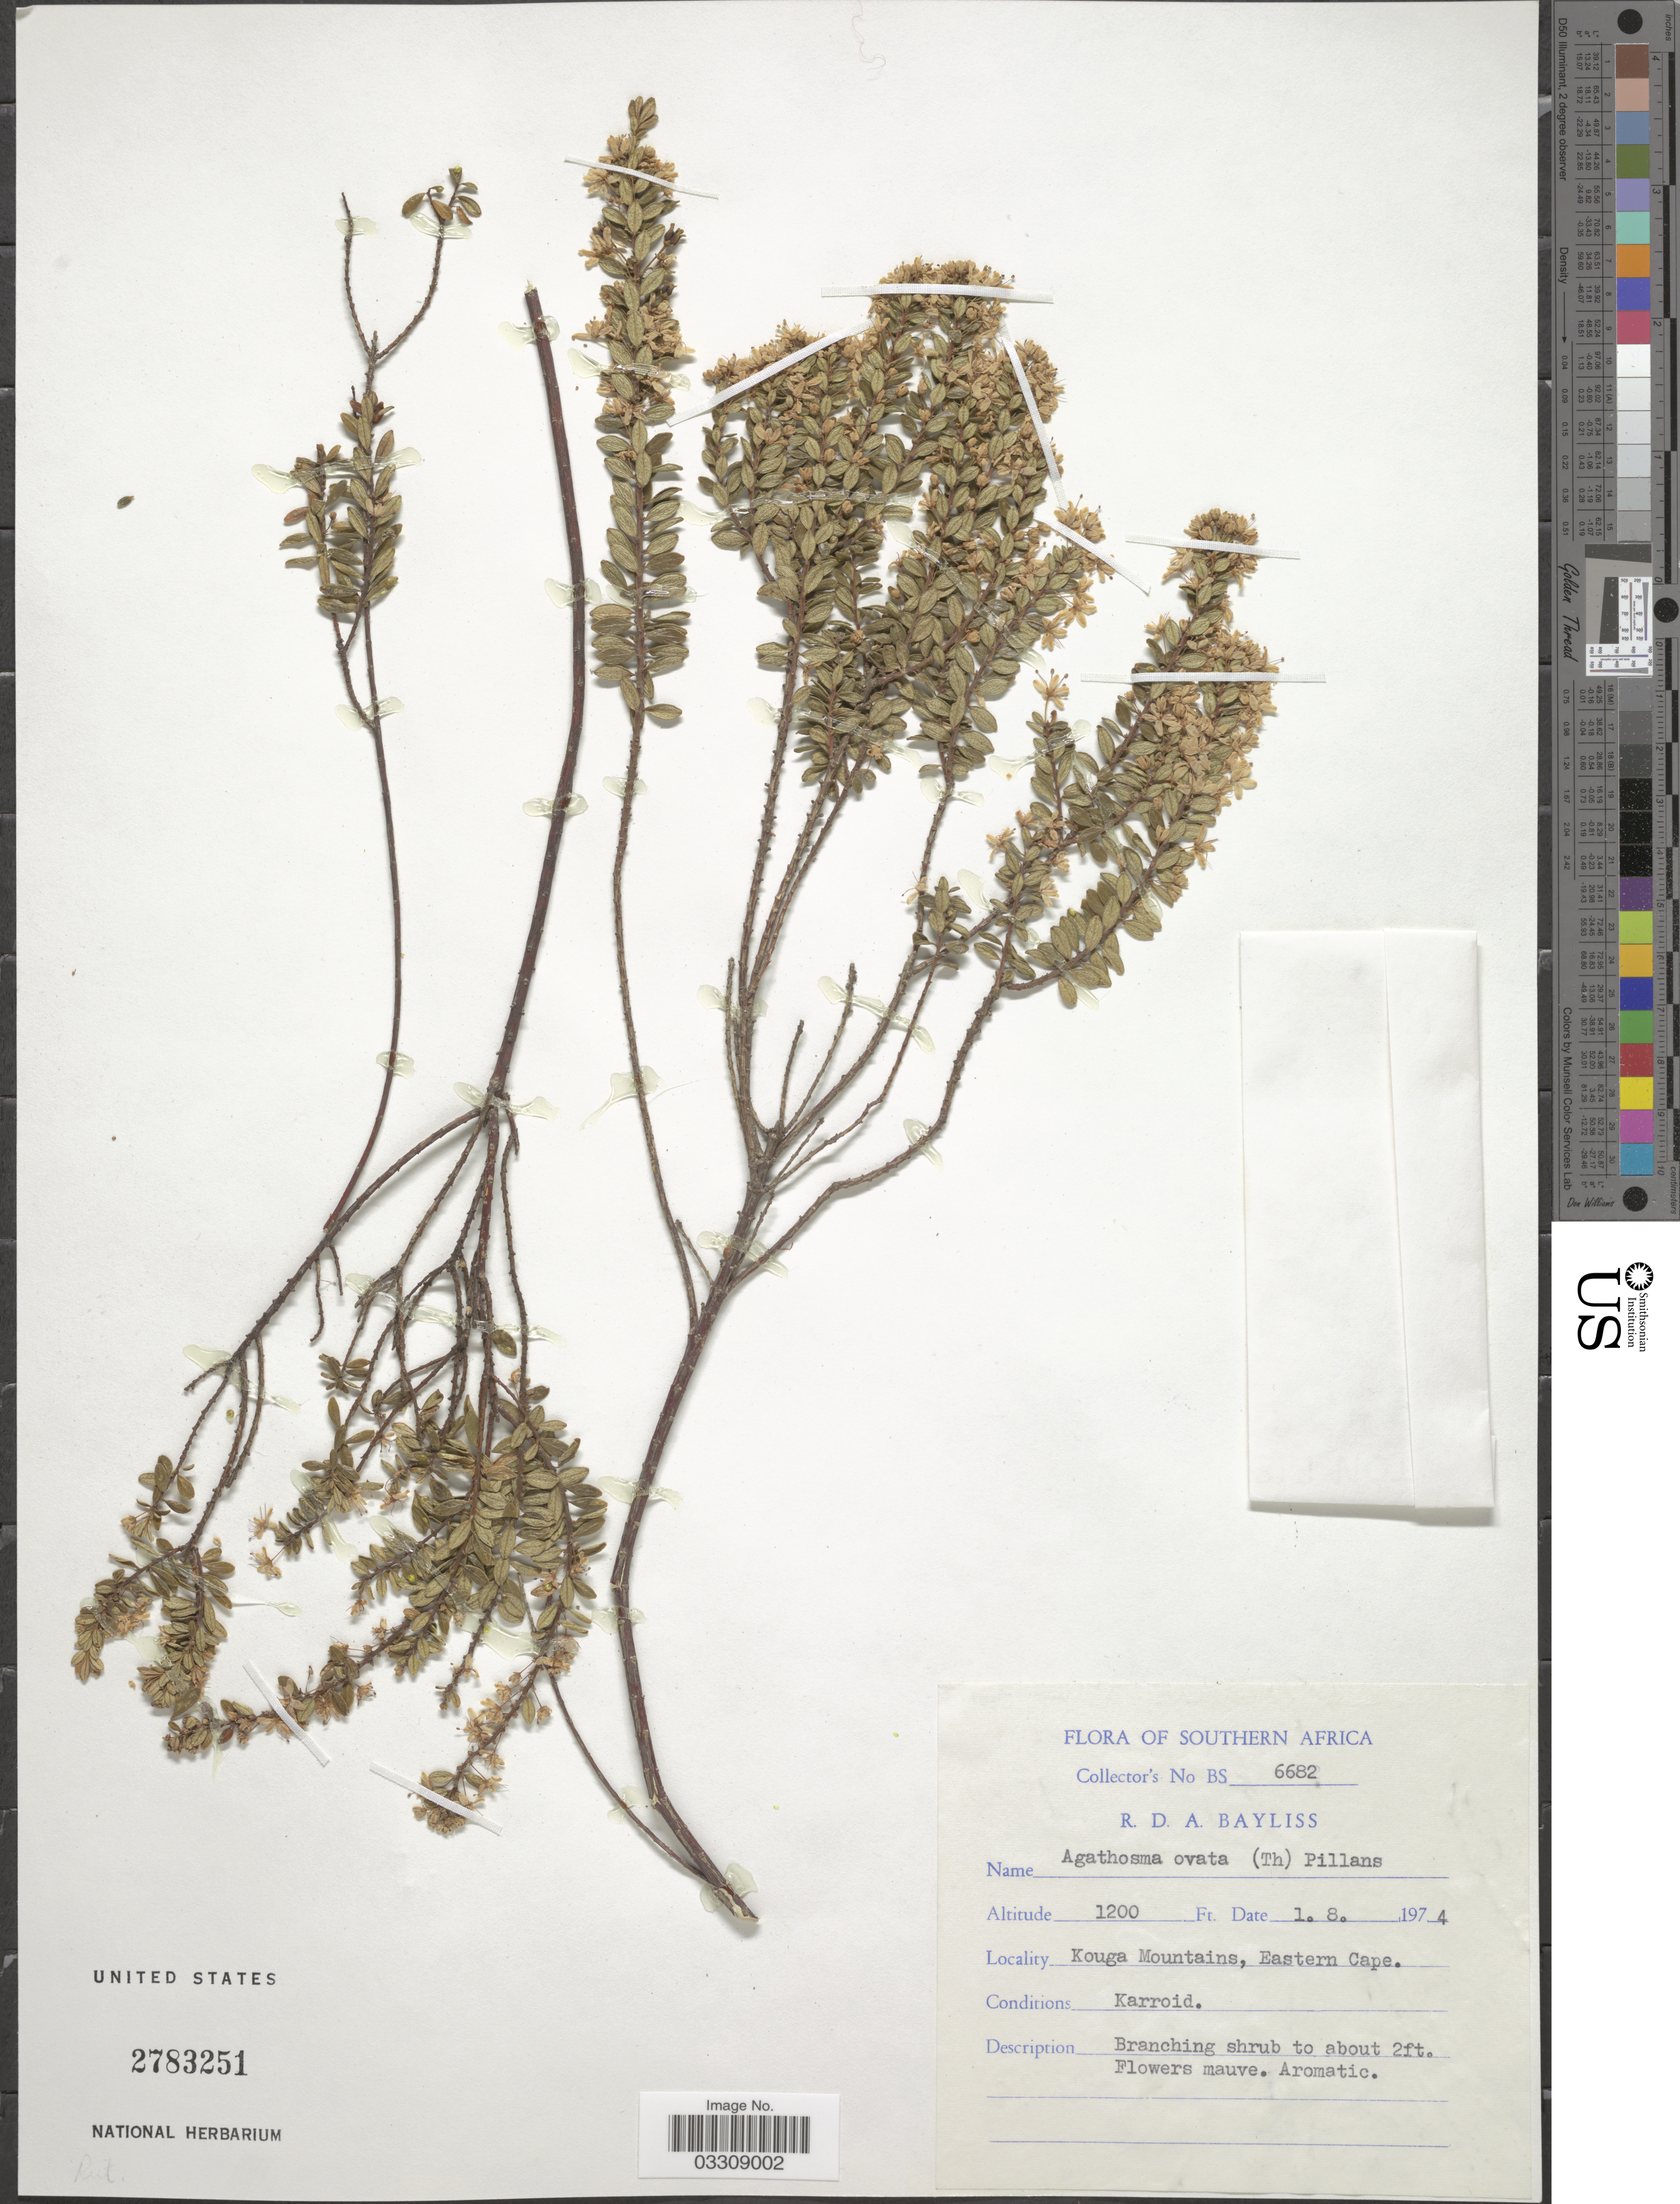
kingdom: Plantae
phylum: Tracheophyta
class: Magnoliopsida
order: Sapindales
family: Rutaceae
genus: Agathosma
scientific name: Agathosma ovata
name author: (Thunb.) Pillans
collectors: R. Bayliss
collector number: BS6682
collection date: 1974-08-01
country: South Africa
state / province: Eastern Cape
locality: Southern Africa, Kouga Mountains.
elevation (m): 366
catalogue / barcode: US 2783251